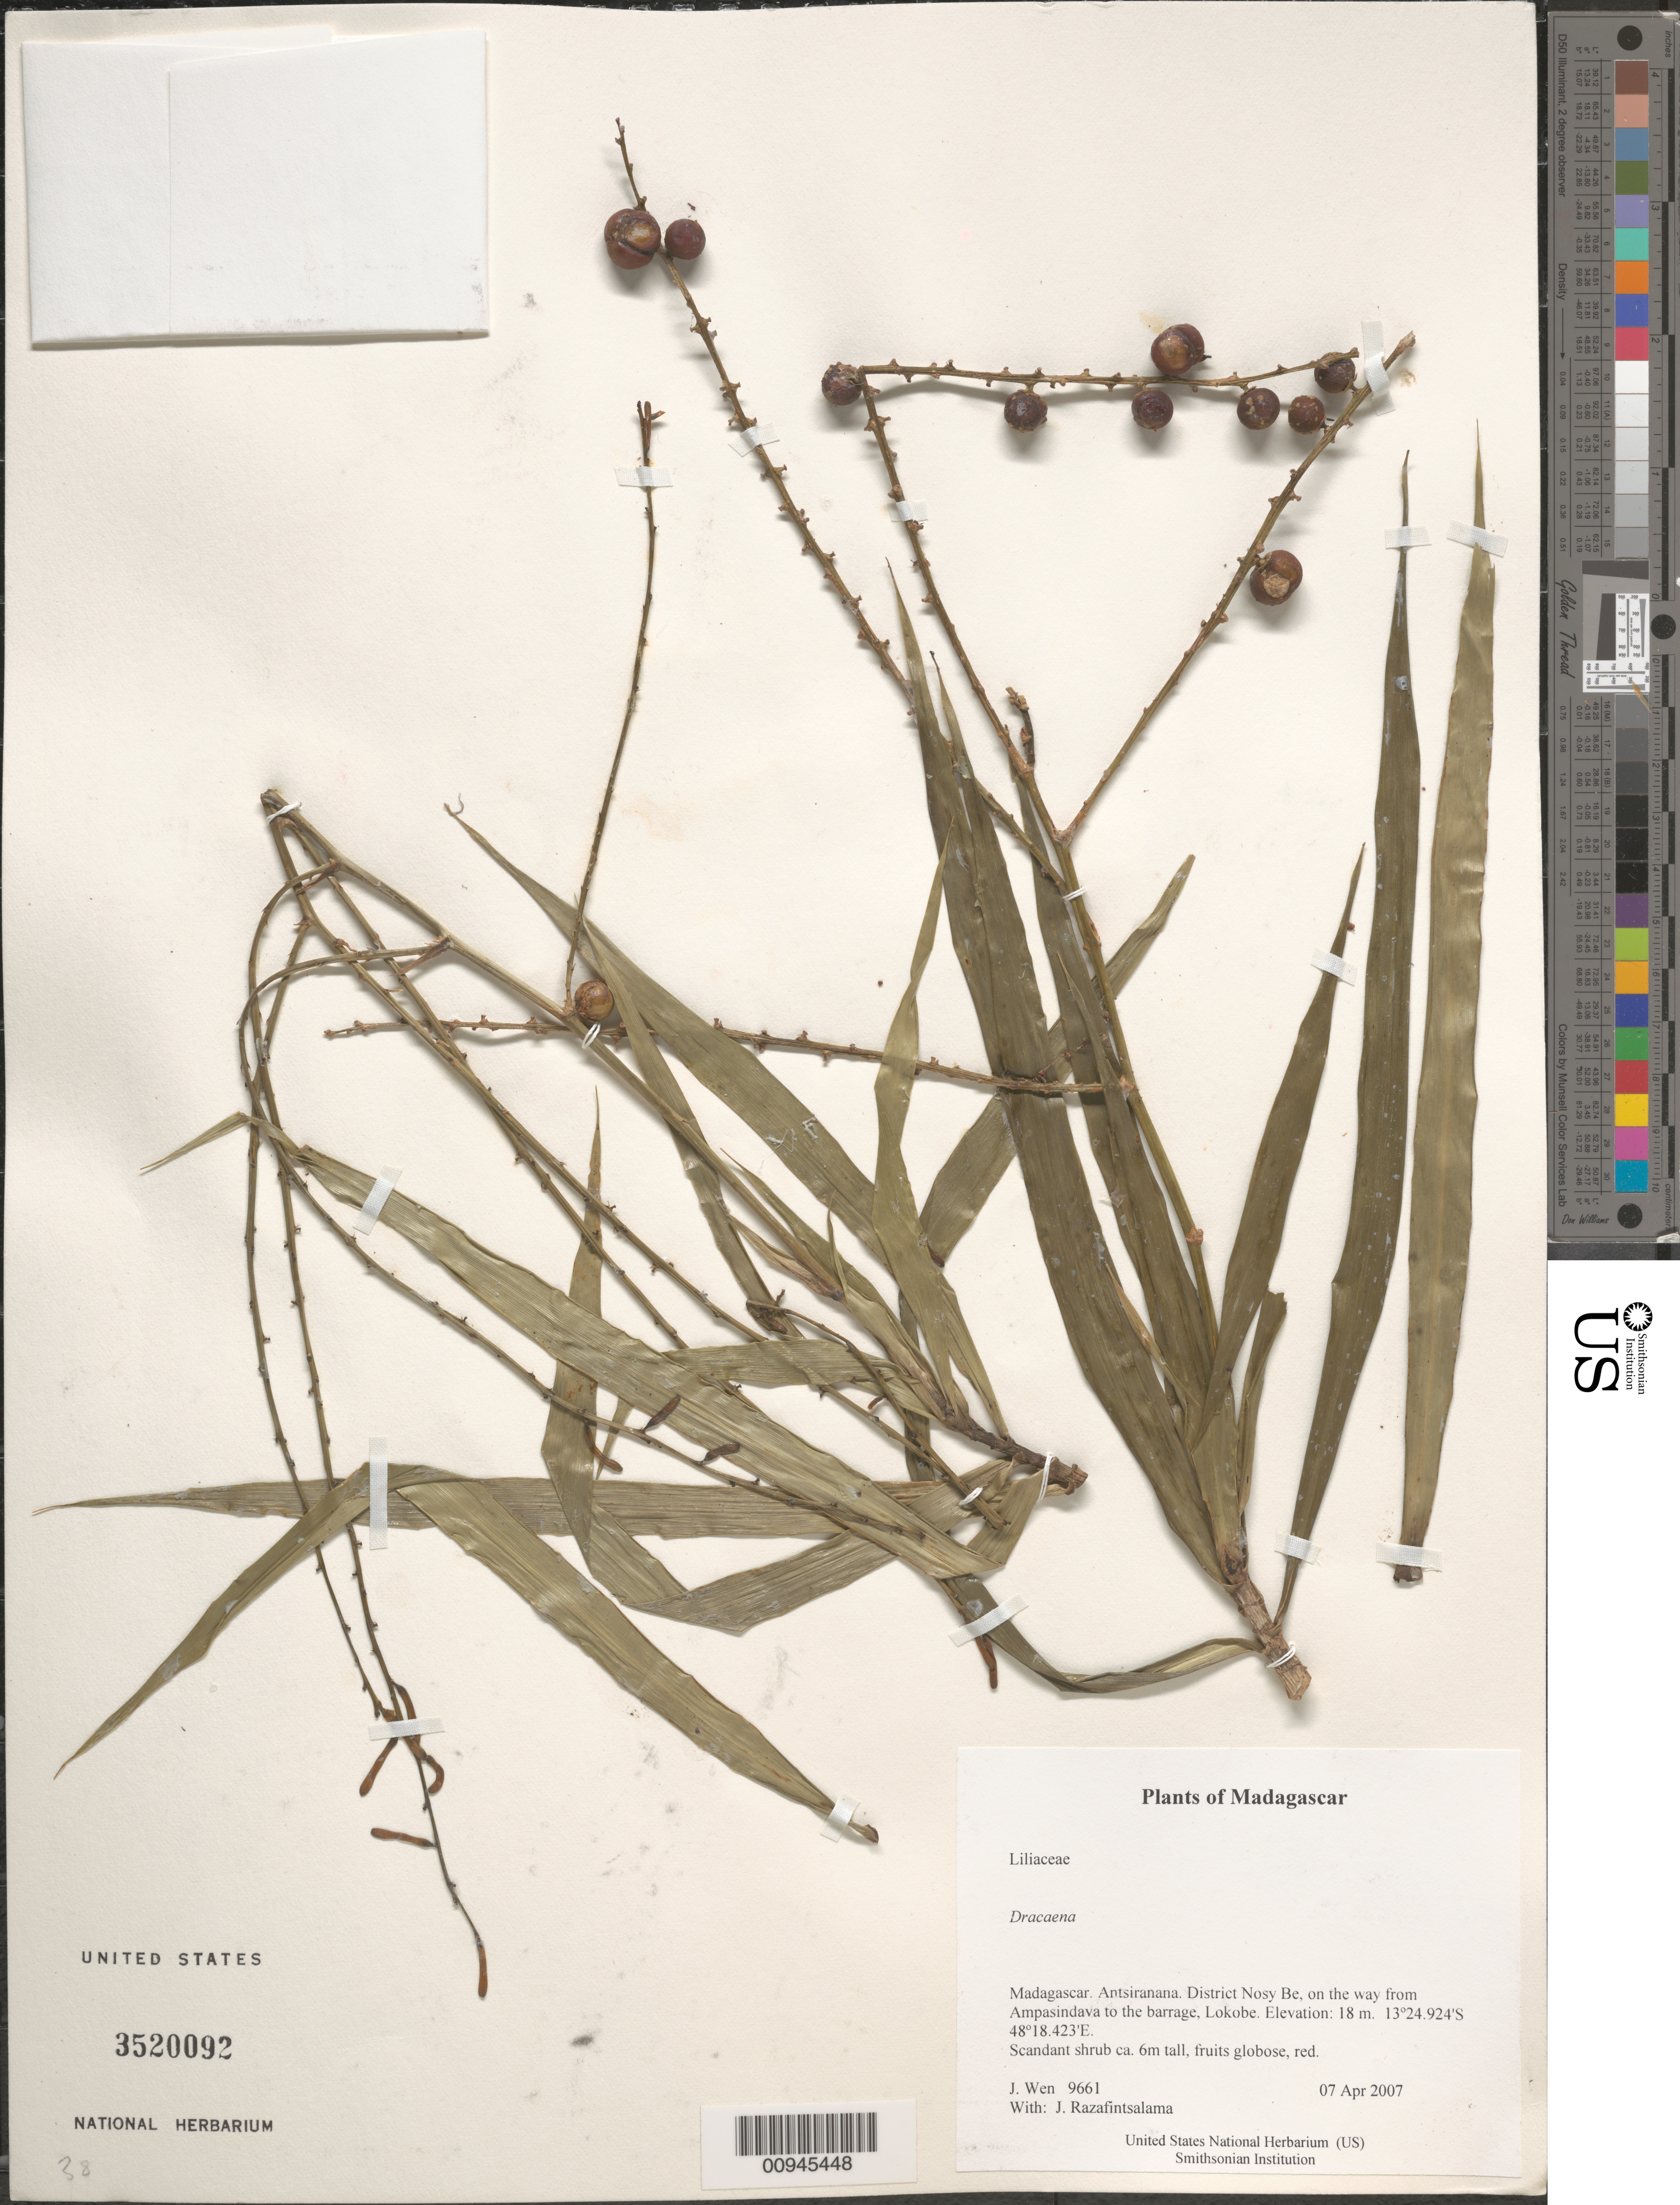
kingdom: Plantae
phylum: Tracheophyta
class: Liliopsida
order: Asparagales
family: Asparagaceae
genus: Dracaena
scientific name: Dracaena sp.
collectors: J. Wen & J. Razafintsalama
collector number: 9661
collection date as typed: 07 Apr 2007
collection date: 2007-04-07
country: Madagascar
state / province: Diana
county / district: Nosy Be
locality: District Nosy Be, on the way from Ampasindava to the barrage, Lokobe.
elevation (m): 18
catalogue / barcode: US 3520092